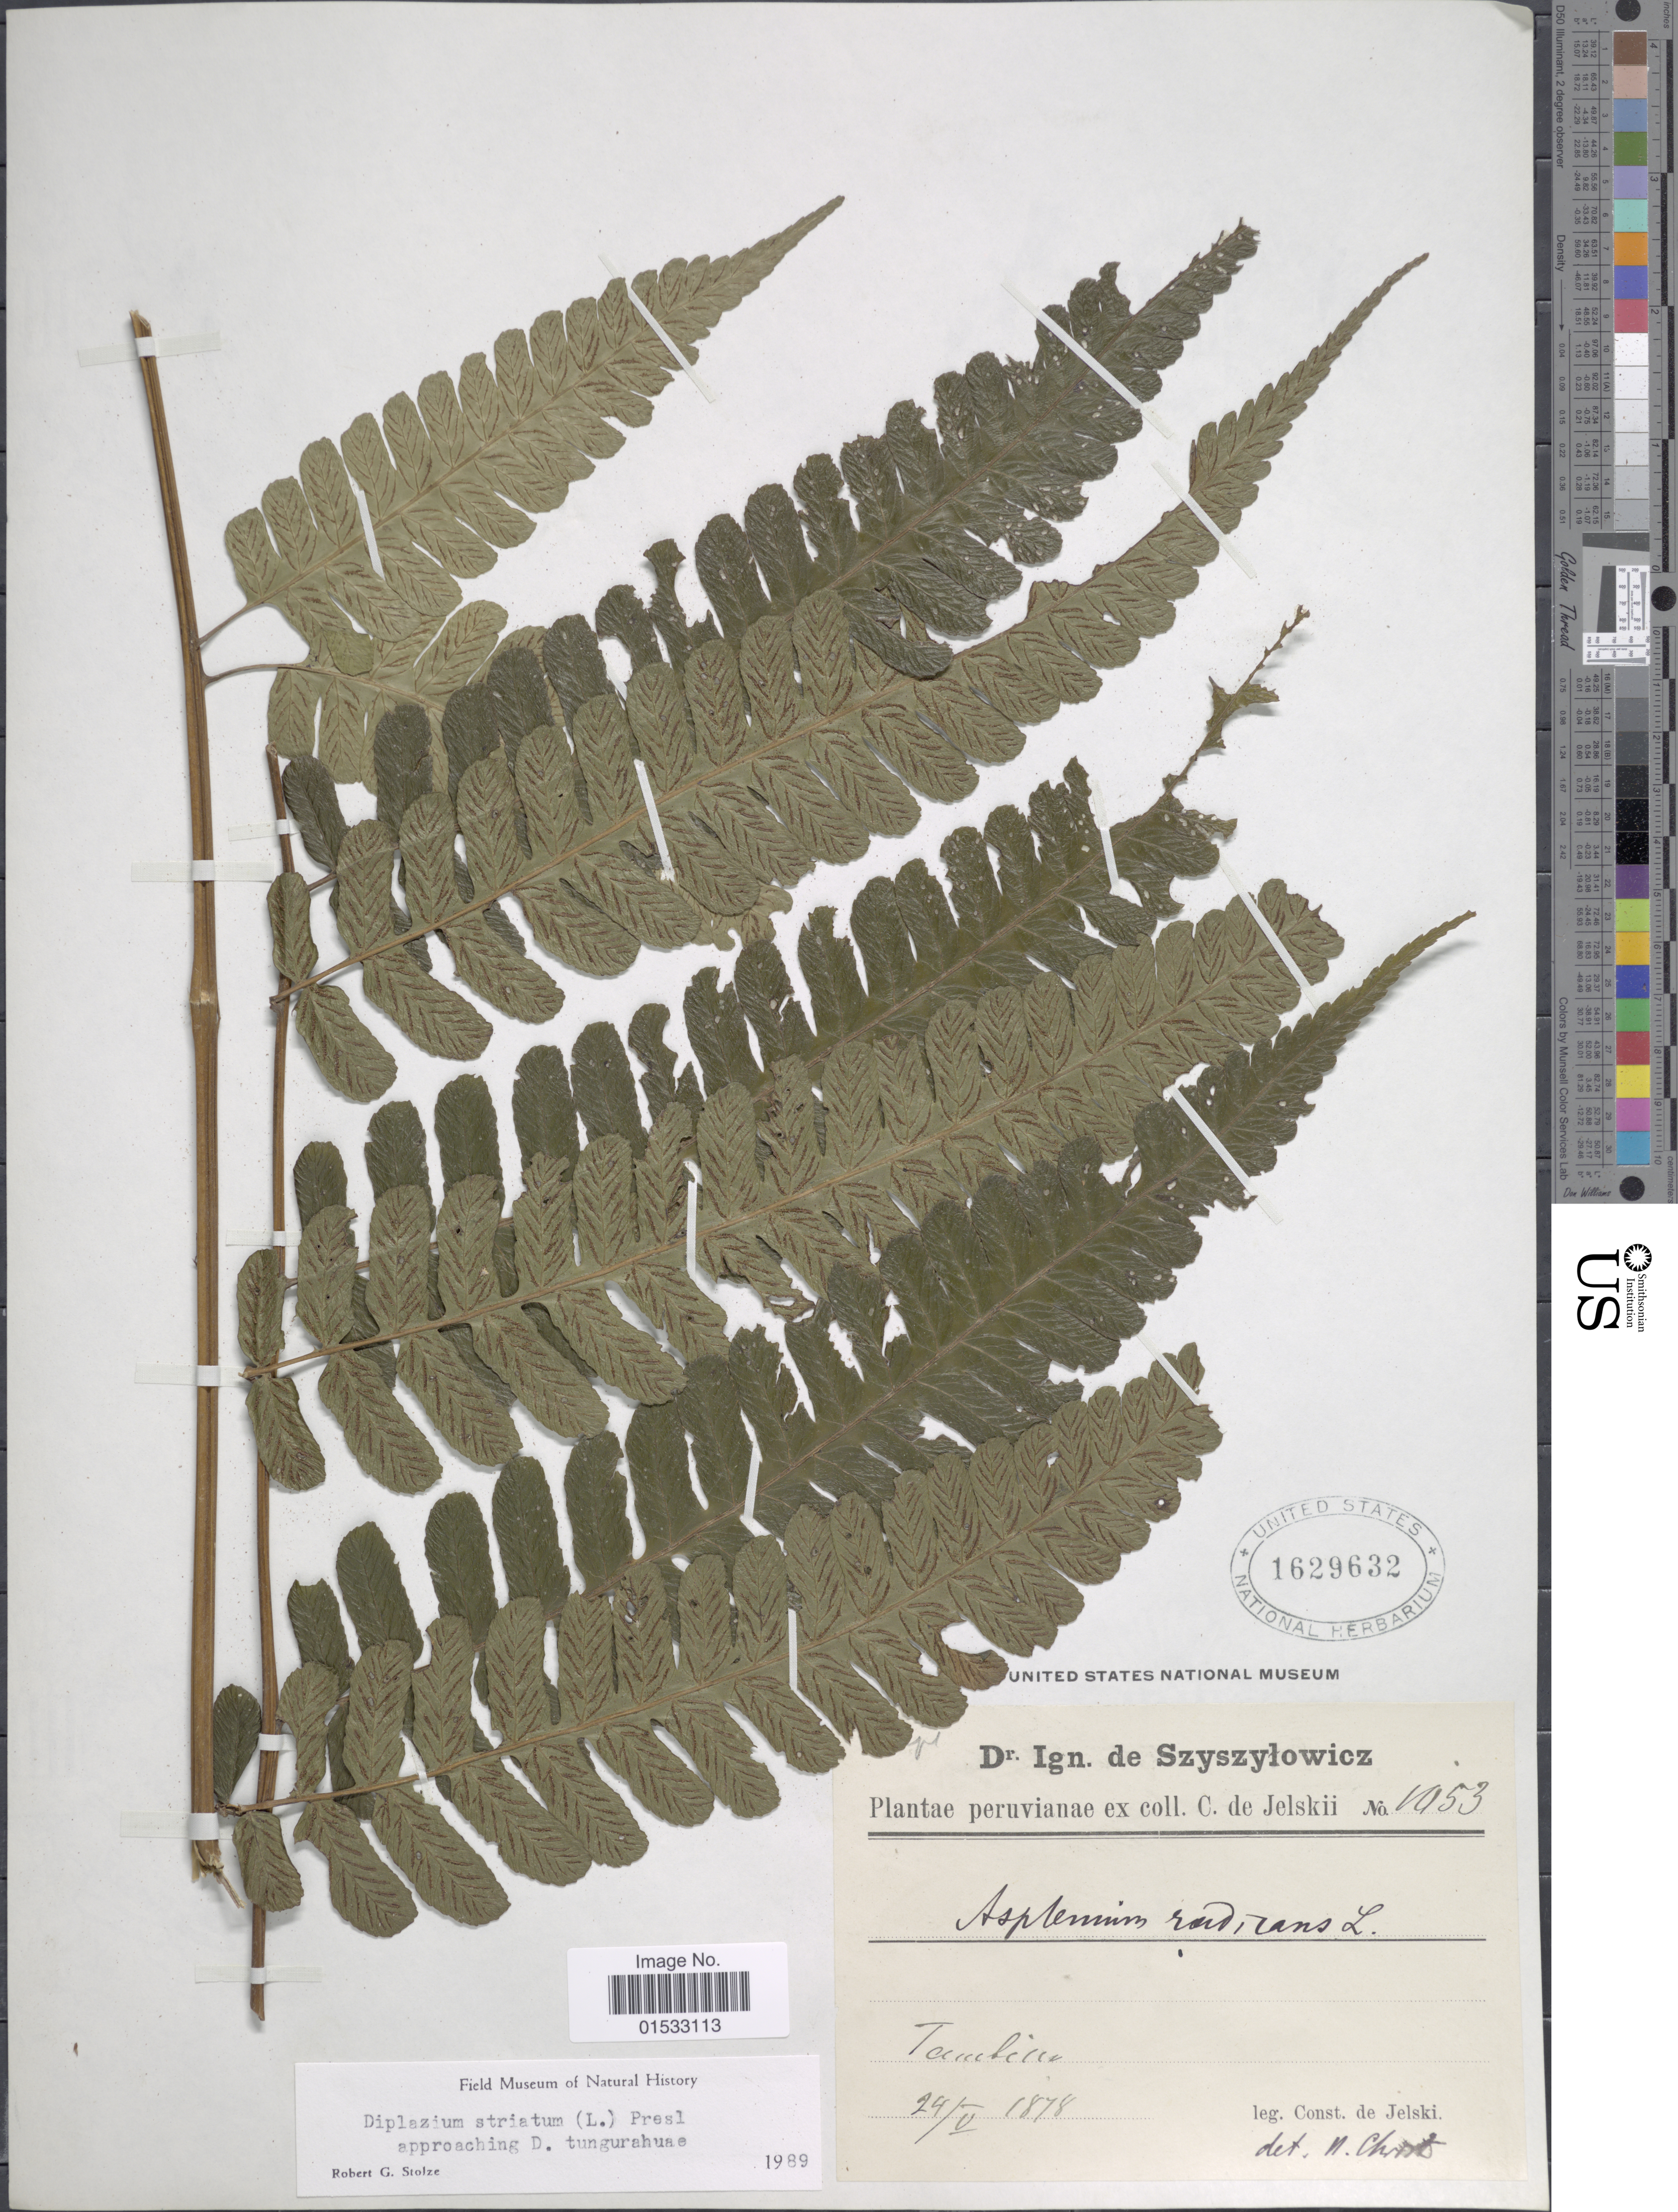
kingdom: Plantae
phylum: Tracheophyta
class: Polypodiopsida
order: Polypodiales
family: Athyriaceae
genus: Diplazium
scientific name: Diplazium striatum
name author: (L.) C. Presl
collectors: C. de Jelski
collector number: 1053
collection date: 1878-05-24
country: Peru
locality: Tambillo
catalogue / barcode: US 1629632